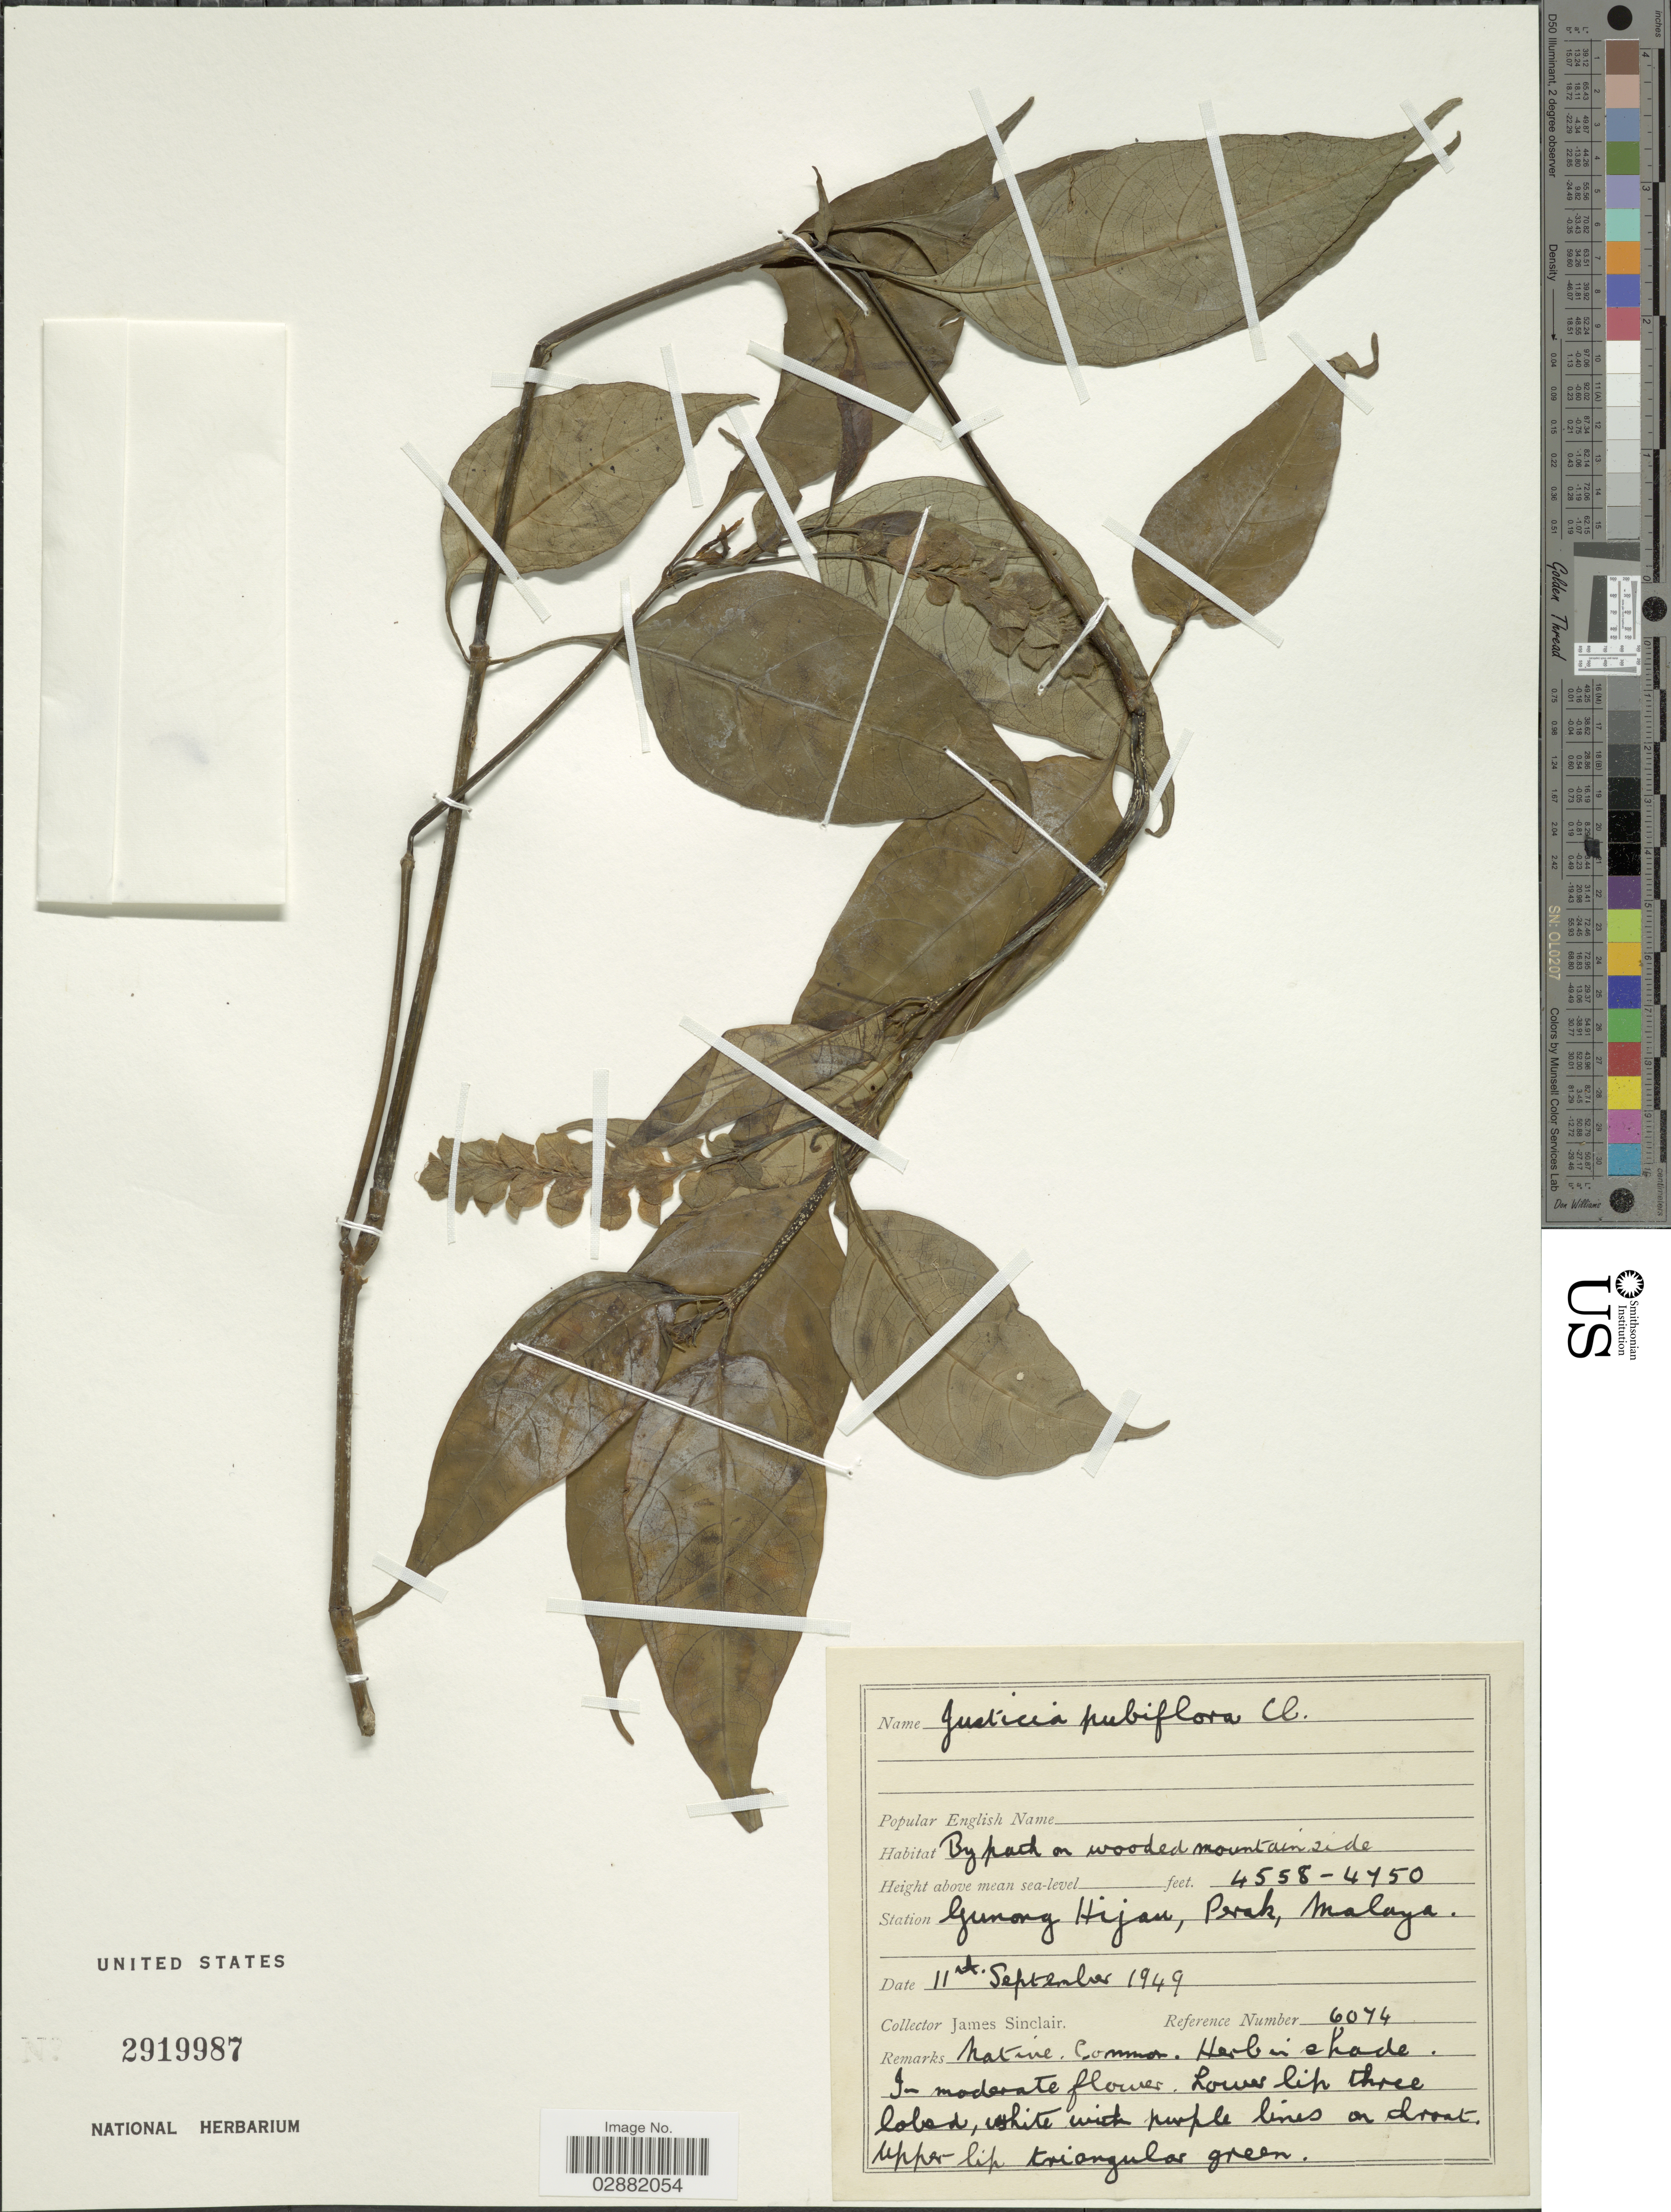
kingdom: Plantae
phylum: Tracheophyta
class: Magnoliopsida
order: Lamiales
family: Acanthaceae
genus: Justicia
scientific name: Justicia pubigera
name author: (Nees) C.B. Clarke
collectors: J. Sinclair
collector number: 6074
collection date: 1949-09-11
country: Malaysia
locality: Station Gunong Hijam, Perak, Malaya.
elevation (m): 1389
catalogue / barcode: US 2919987